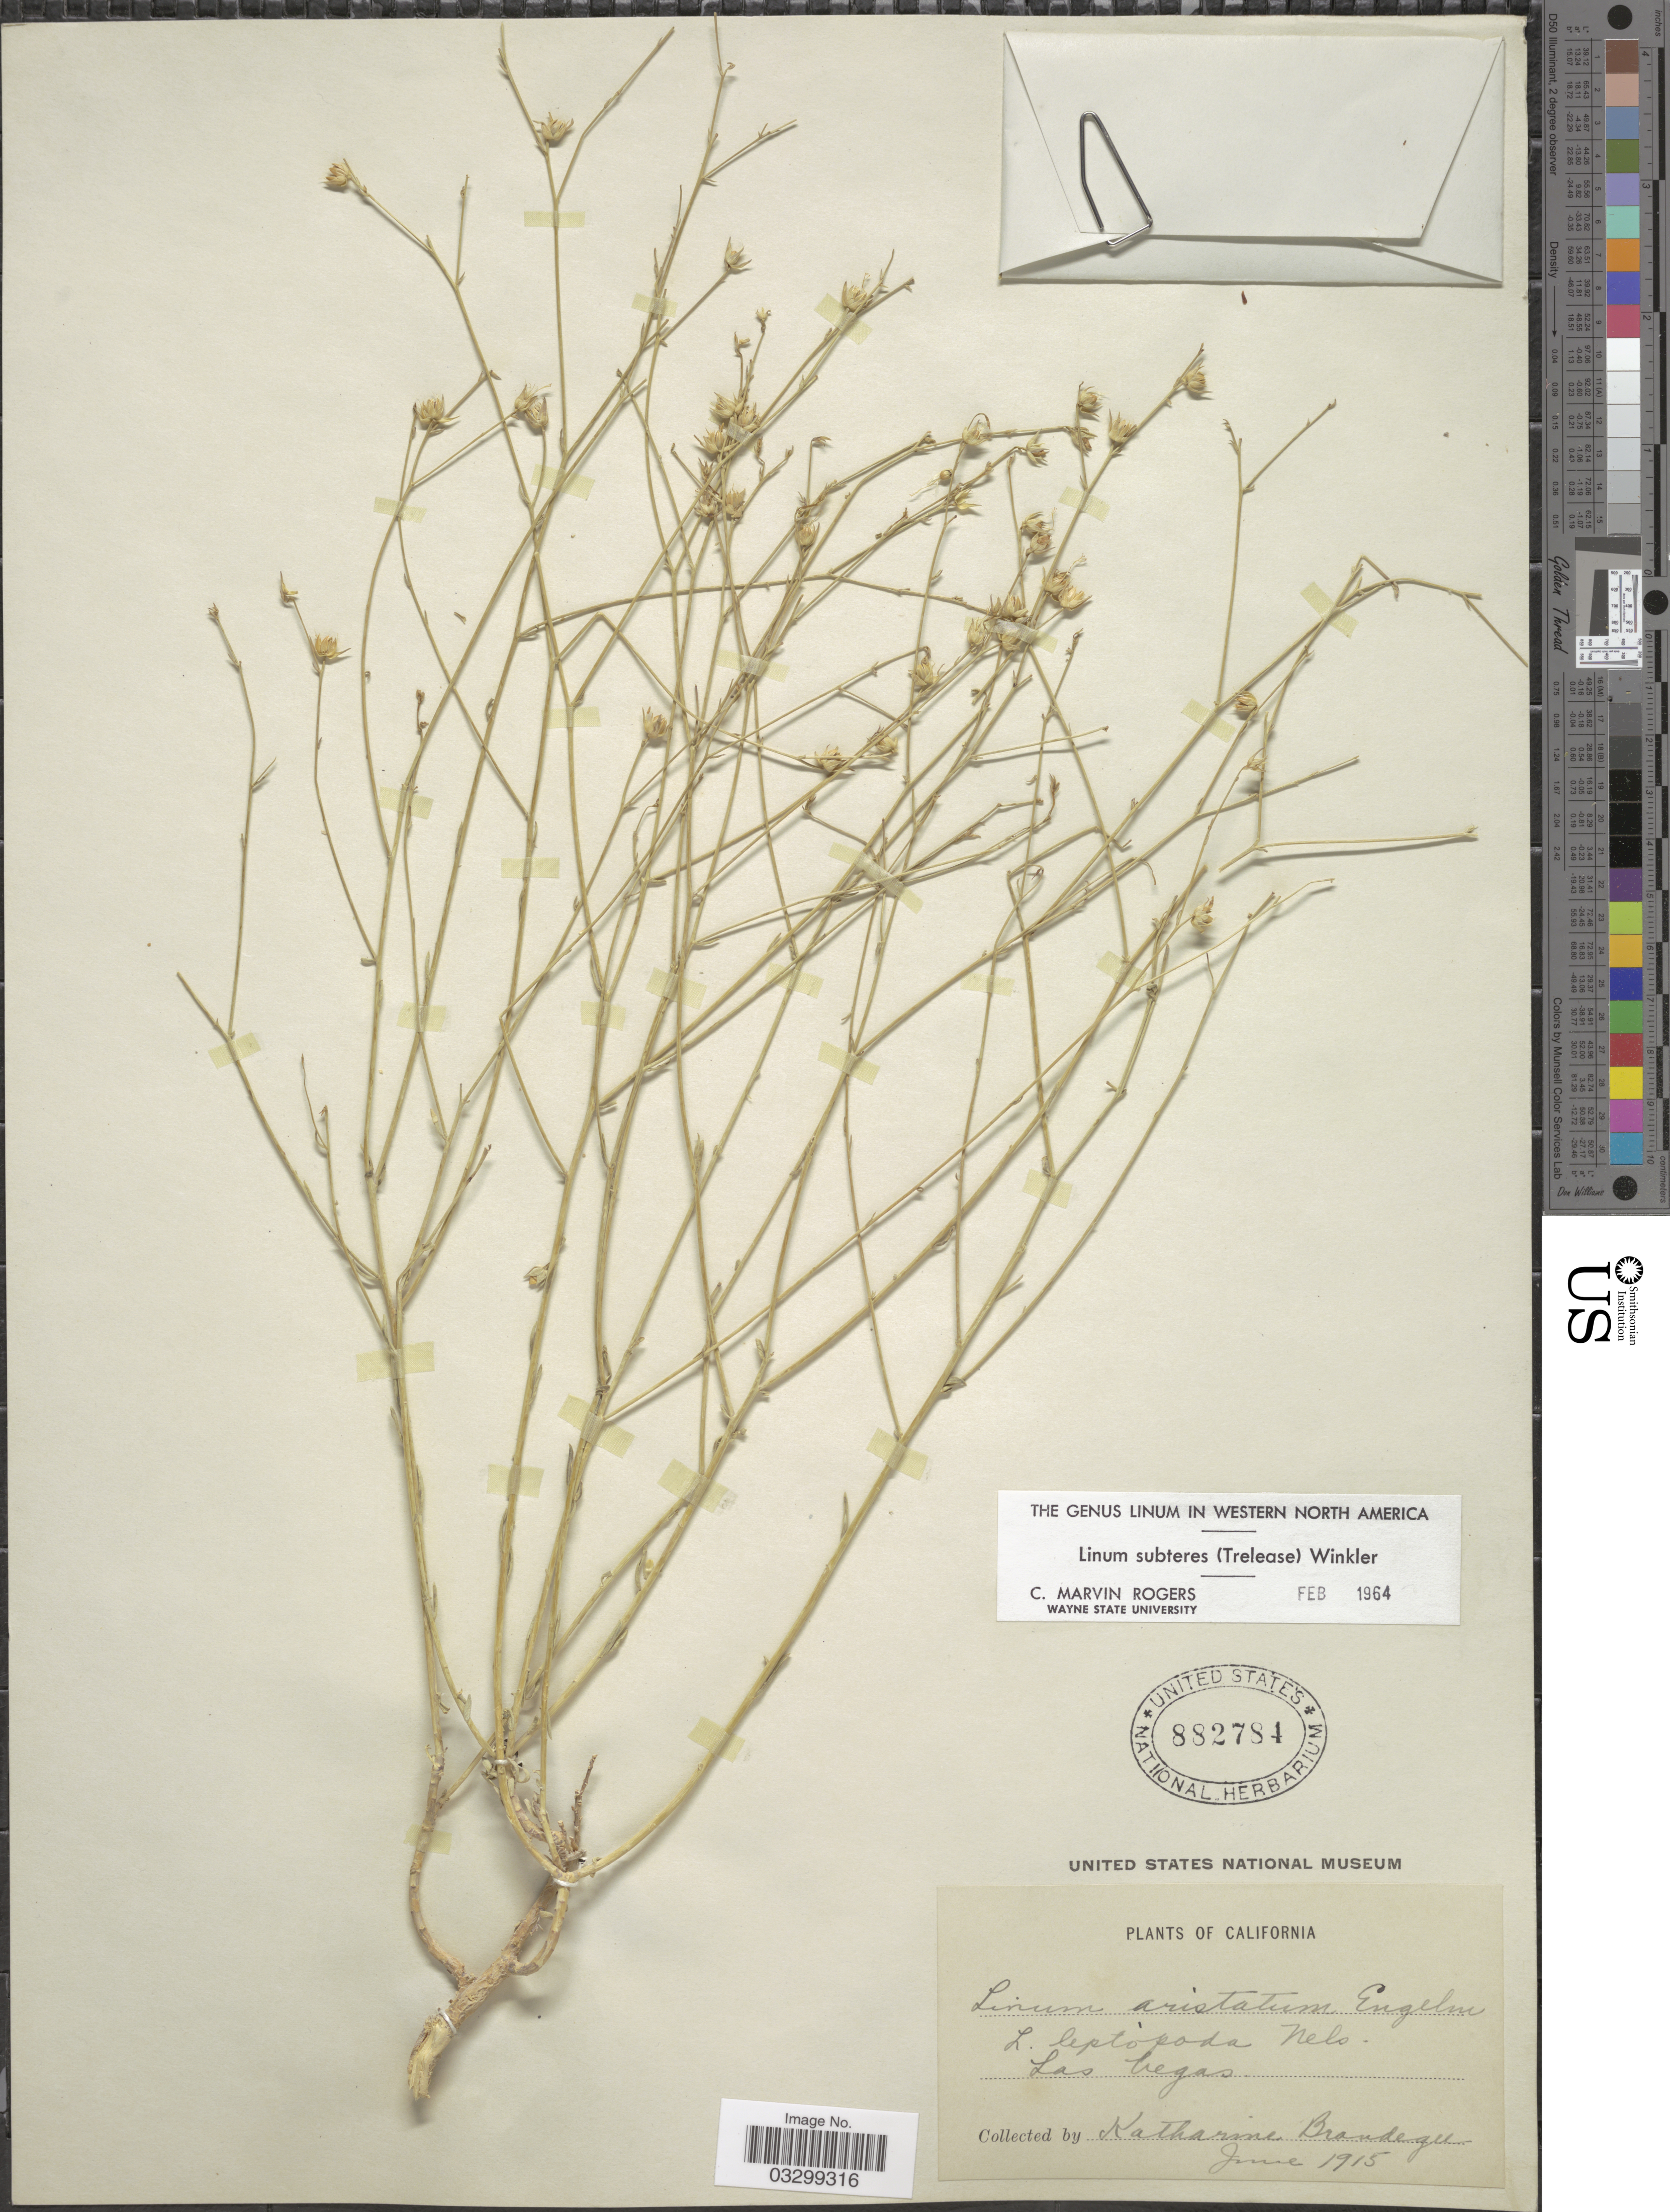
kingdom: Plantae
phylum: Tracheophyta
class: Magnoliopsida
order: Malpighiales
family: Linaceae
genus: Linum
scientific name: Linum subteres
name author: (Trel.) H.J.P. Winkl.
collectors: M. K. Brandegee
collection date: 1915-06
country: United States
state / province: California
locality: Las Vegas.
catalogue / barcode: US 882784